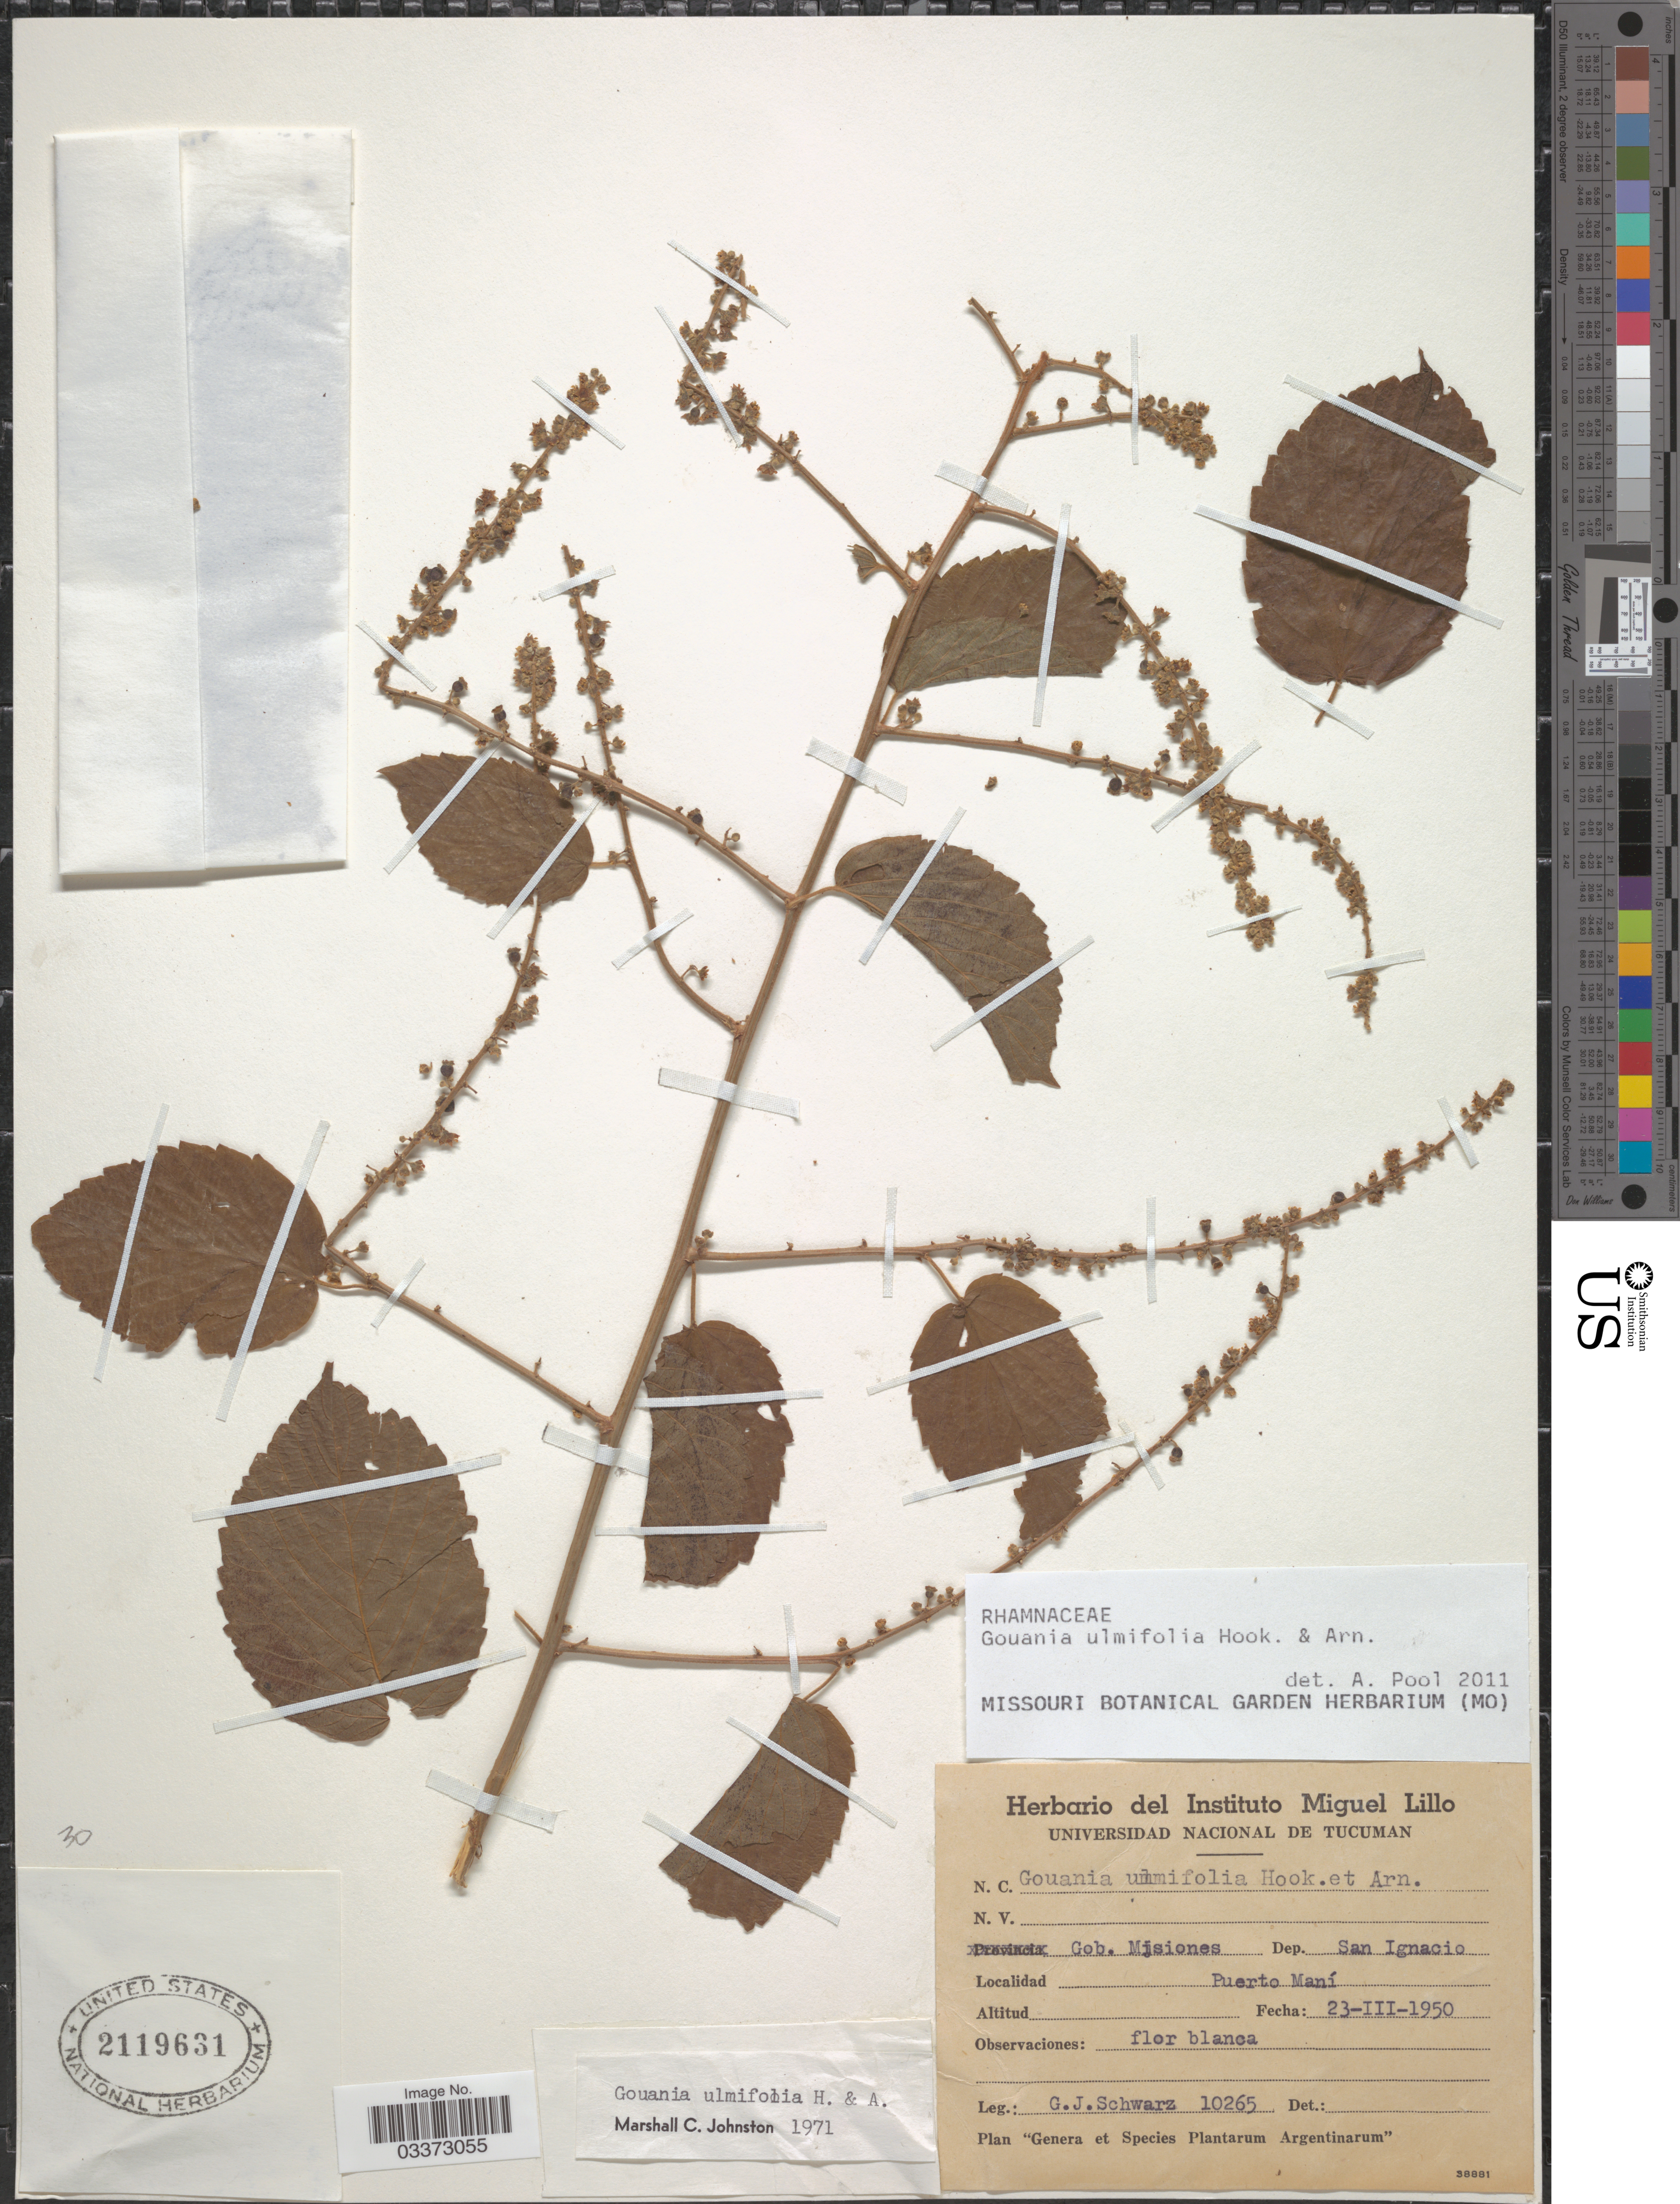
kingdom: Plantae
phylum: Tracheophyta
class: Magnoliopsida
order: Rosales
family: Rhamnaceae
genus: Gouania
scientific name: Gouania ulmifolia Triana & Planch., nom. illeg.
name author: Triana & Planch.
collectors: G. J. Schwarz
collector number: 10265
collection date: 1950-03-23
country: Argentina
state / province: Misiones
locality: Gob. Misiones. Dep. San Ignacio. Puerto Maní.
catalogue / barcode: US 2119631